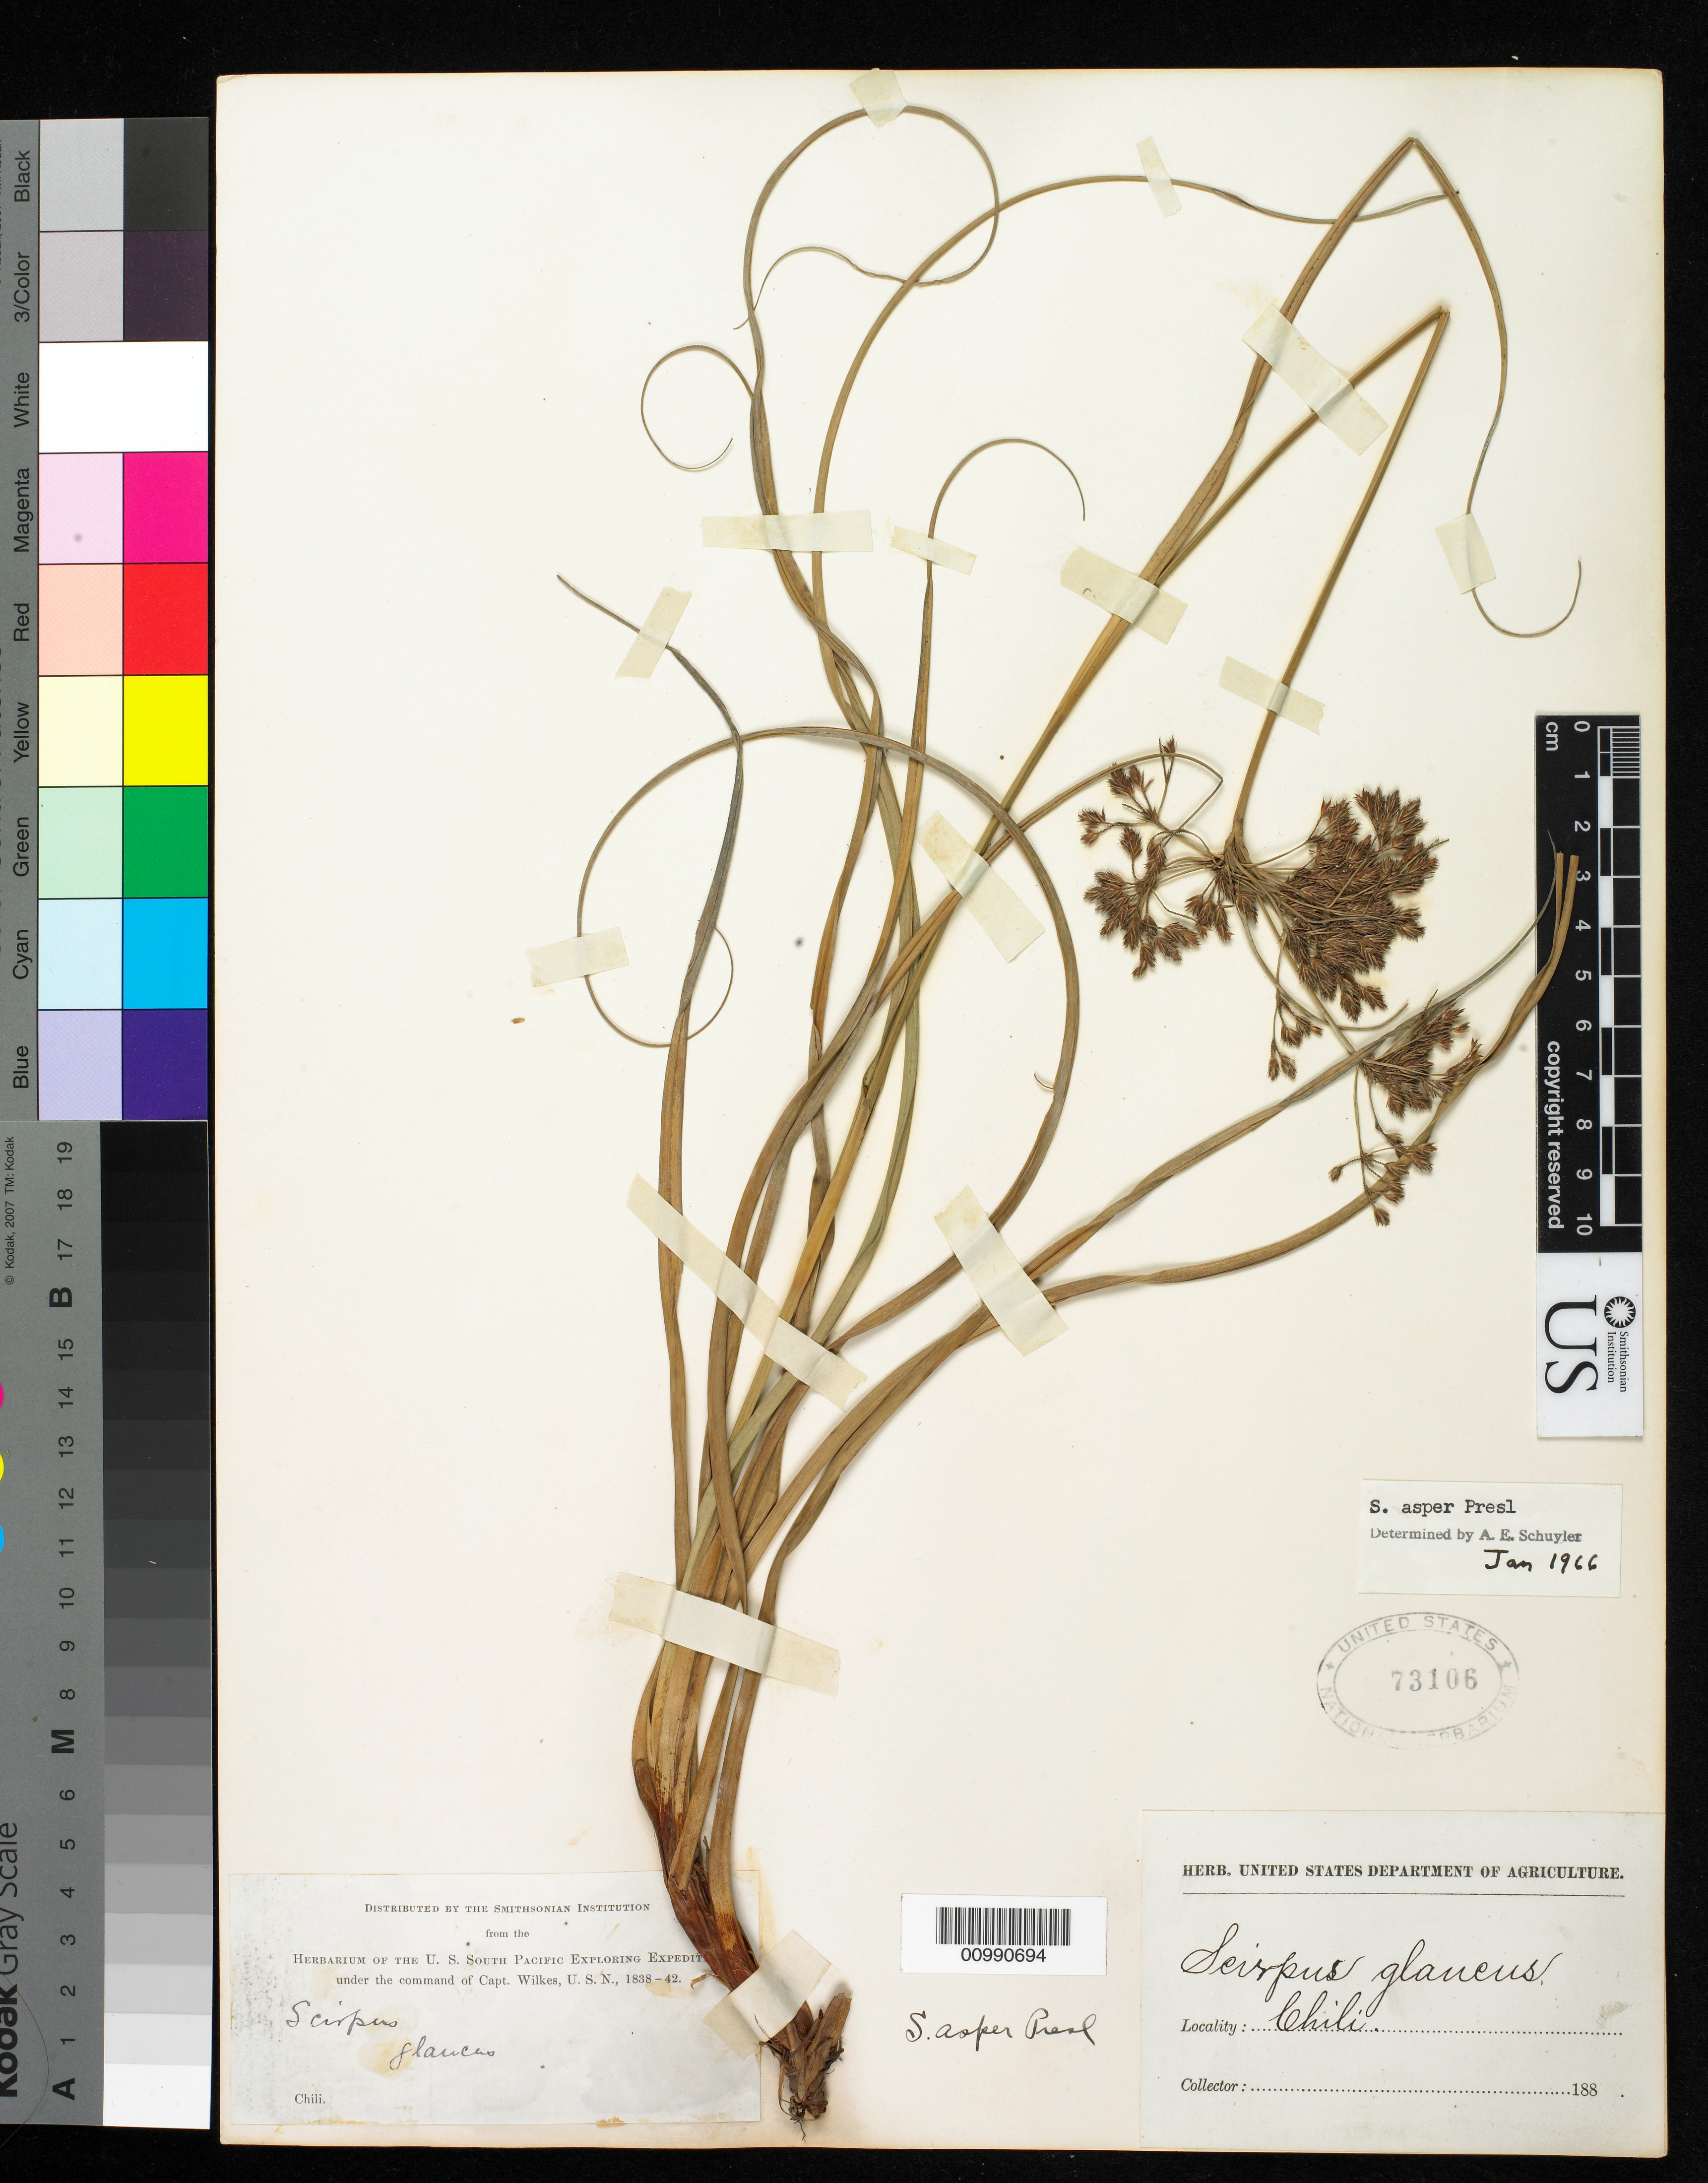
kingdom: Plantae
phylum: Tracheophyta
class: Liliopsida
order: Poales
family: Cyperaceae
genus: Rhodoscirpus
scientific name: Rhodoscirpus asper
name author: (J. Presl & C. Presl) Lév.-Bourret et al.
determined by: Strong, Mark T., (BOT), Smithsonian Institution - National Museum of Natural History (UNITED STATES)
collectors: Wilkes Explor. Exped.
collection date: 1838/1842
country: Chile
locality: Chili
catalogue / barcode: US 73106